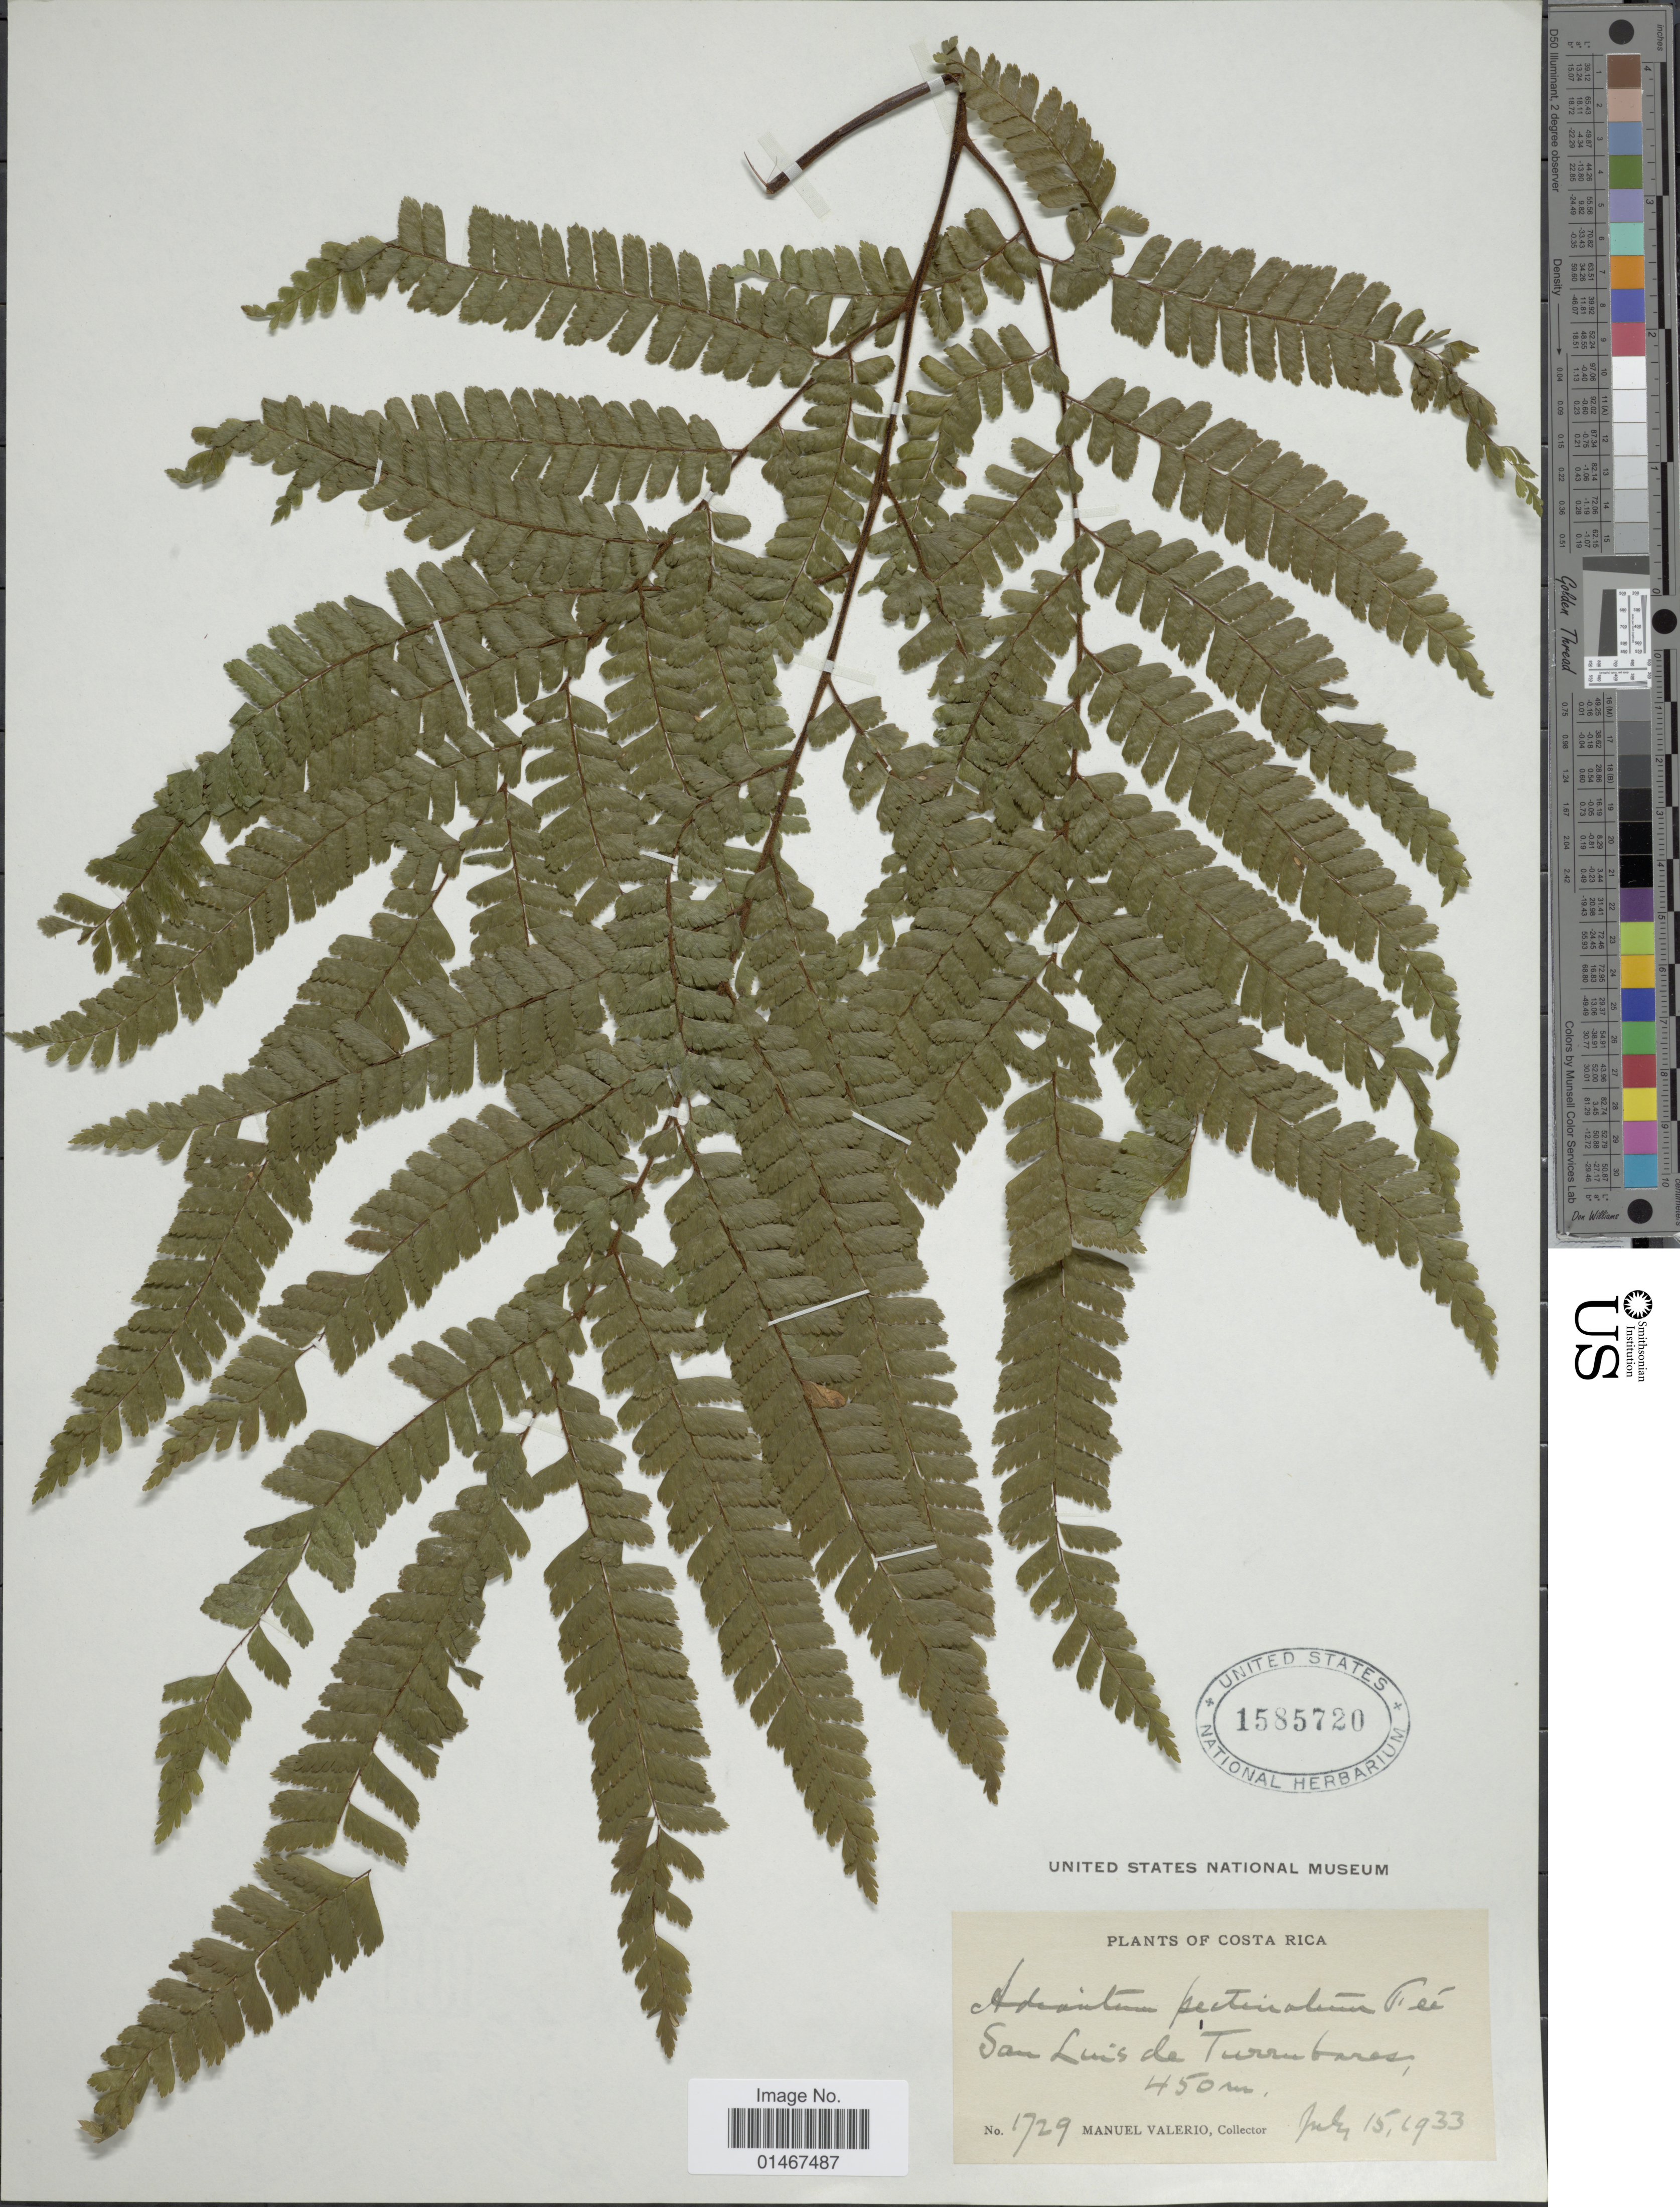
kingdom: Plantae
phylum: Tracheophyta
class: Polypodiopsida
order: Polypodiales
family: Pteridaceae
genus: Adiantum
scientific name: Adiantum pectinatum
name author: Kunze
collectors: M. Valerio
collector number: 1729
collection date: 1933-07-15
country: Costa Rica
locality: San Luis de Turrubares.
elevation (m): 450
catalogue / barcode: US 1585720